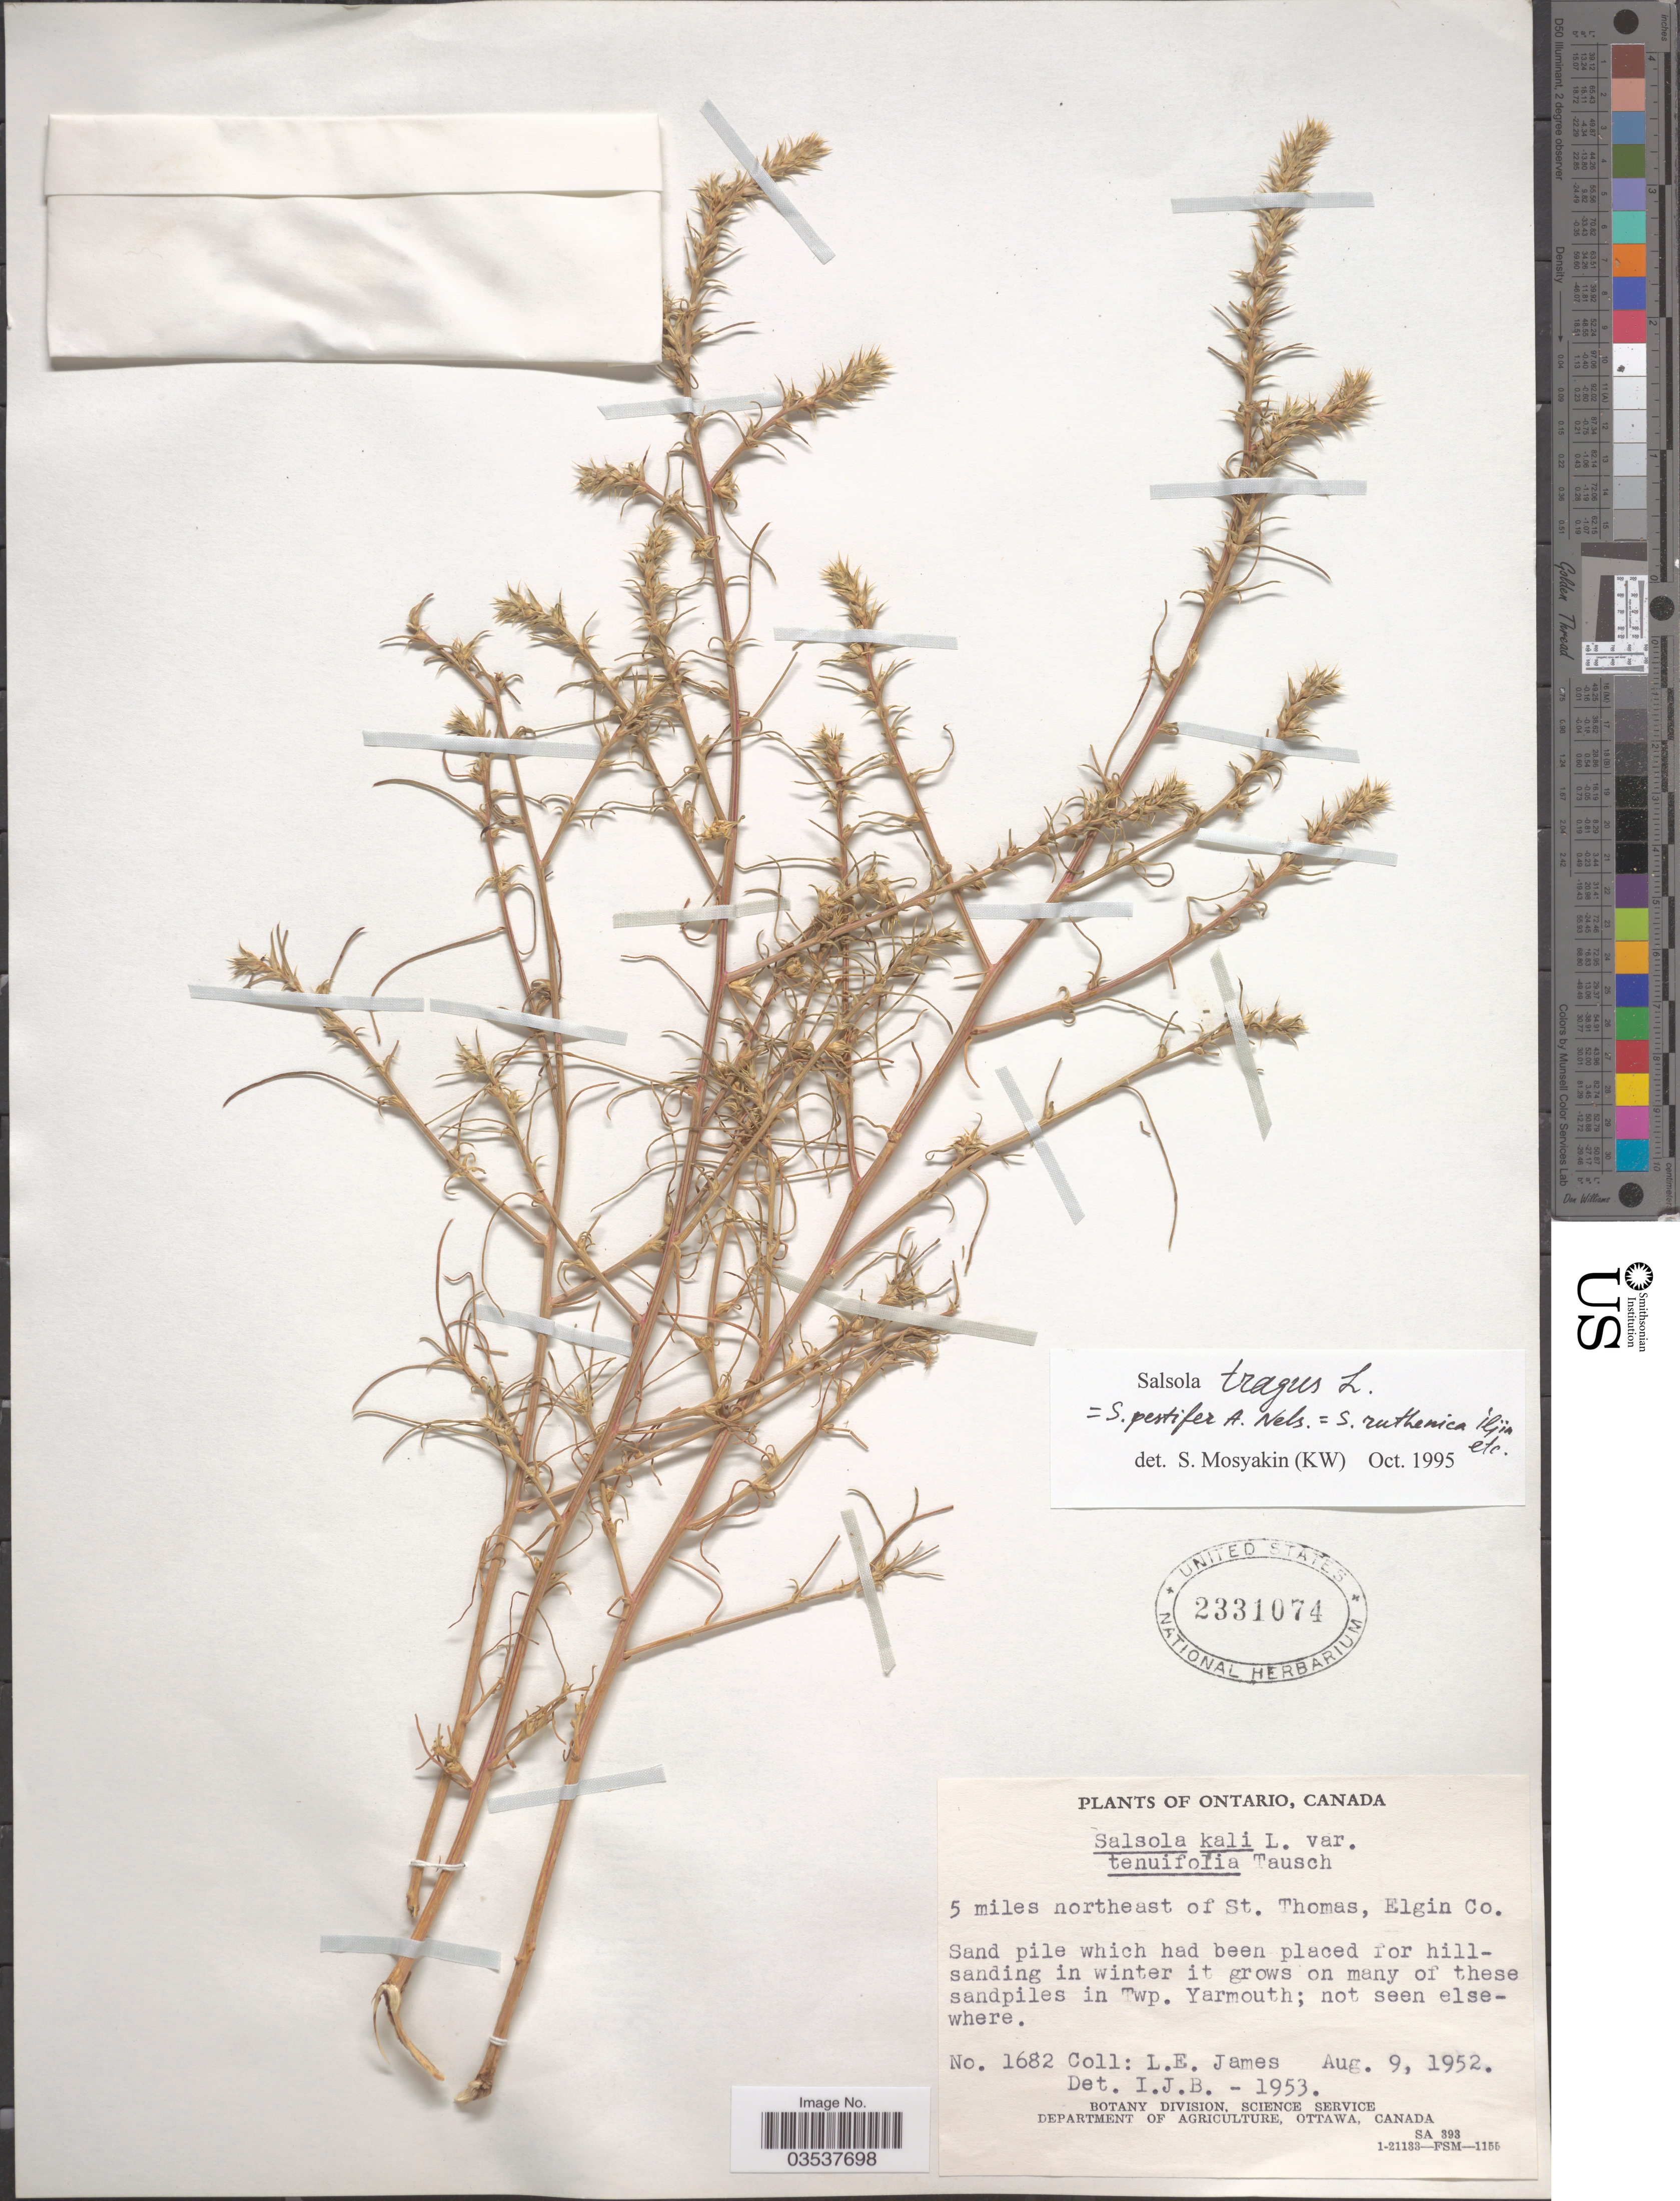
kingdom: Plantae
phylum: Tracheophyta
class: Magnoliopsida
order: Caryophyllales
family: Amaranthaceae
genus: Salsola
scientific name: Salsola kali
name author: L.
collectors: L. E. James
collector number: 1682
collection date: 1952-08-09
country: Canada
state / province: Ontario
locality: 5 miles northeast of St. Thomas, Elgin Co. In Twp. Yarmouth. [unsure placement]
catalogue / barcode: US 2331074